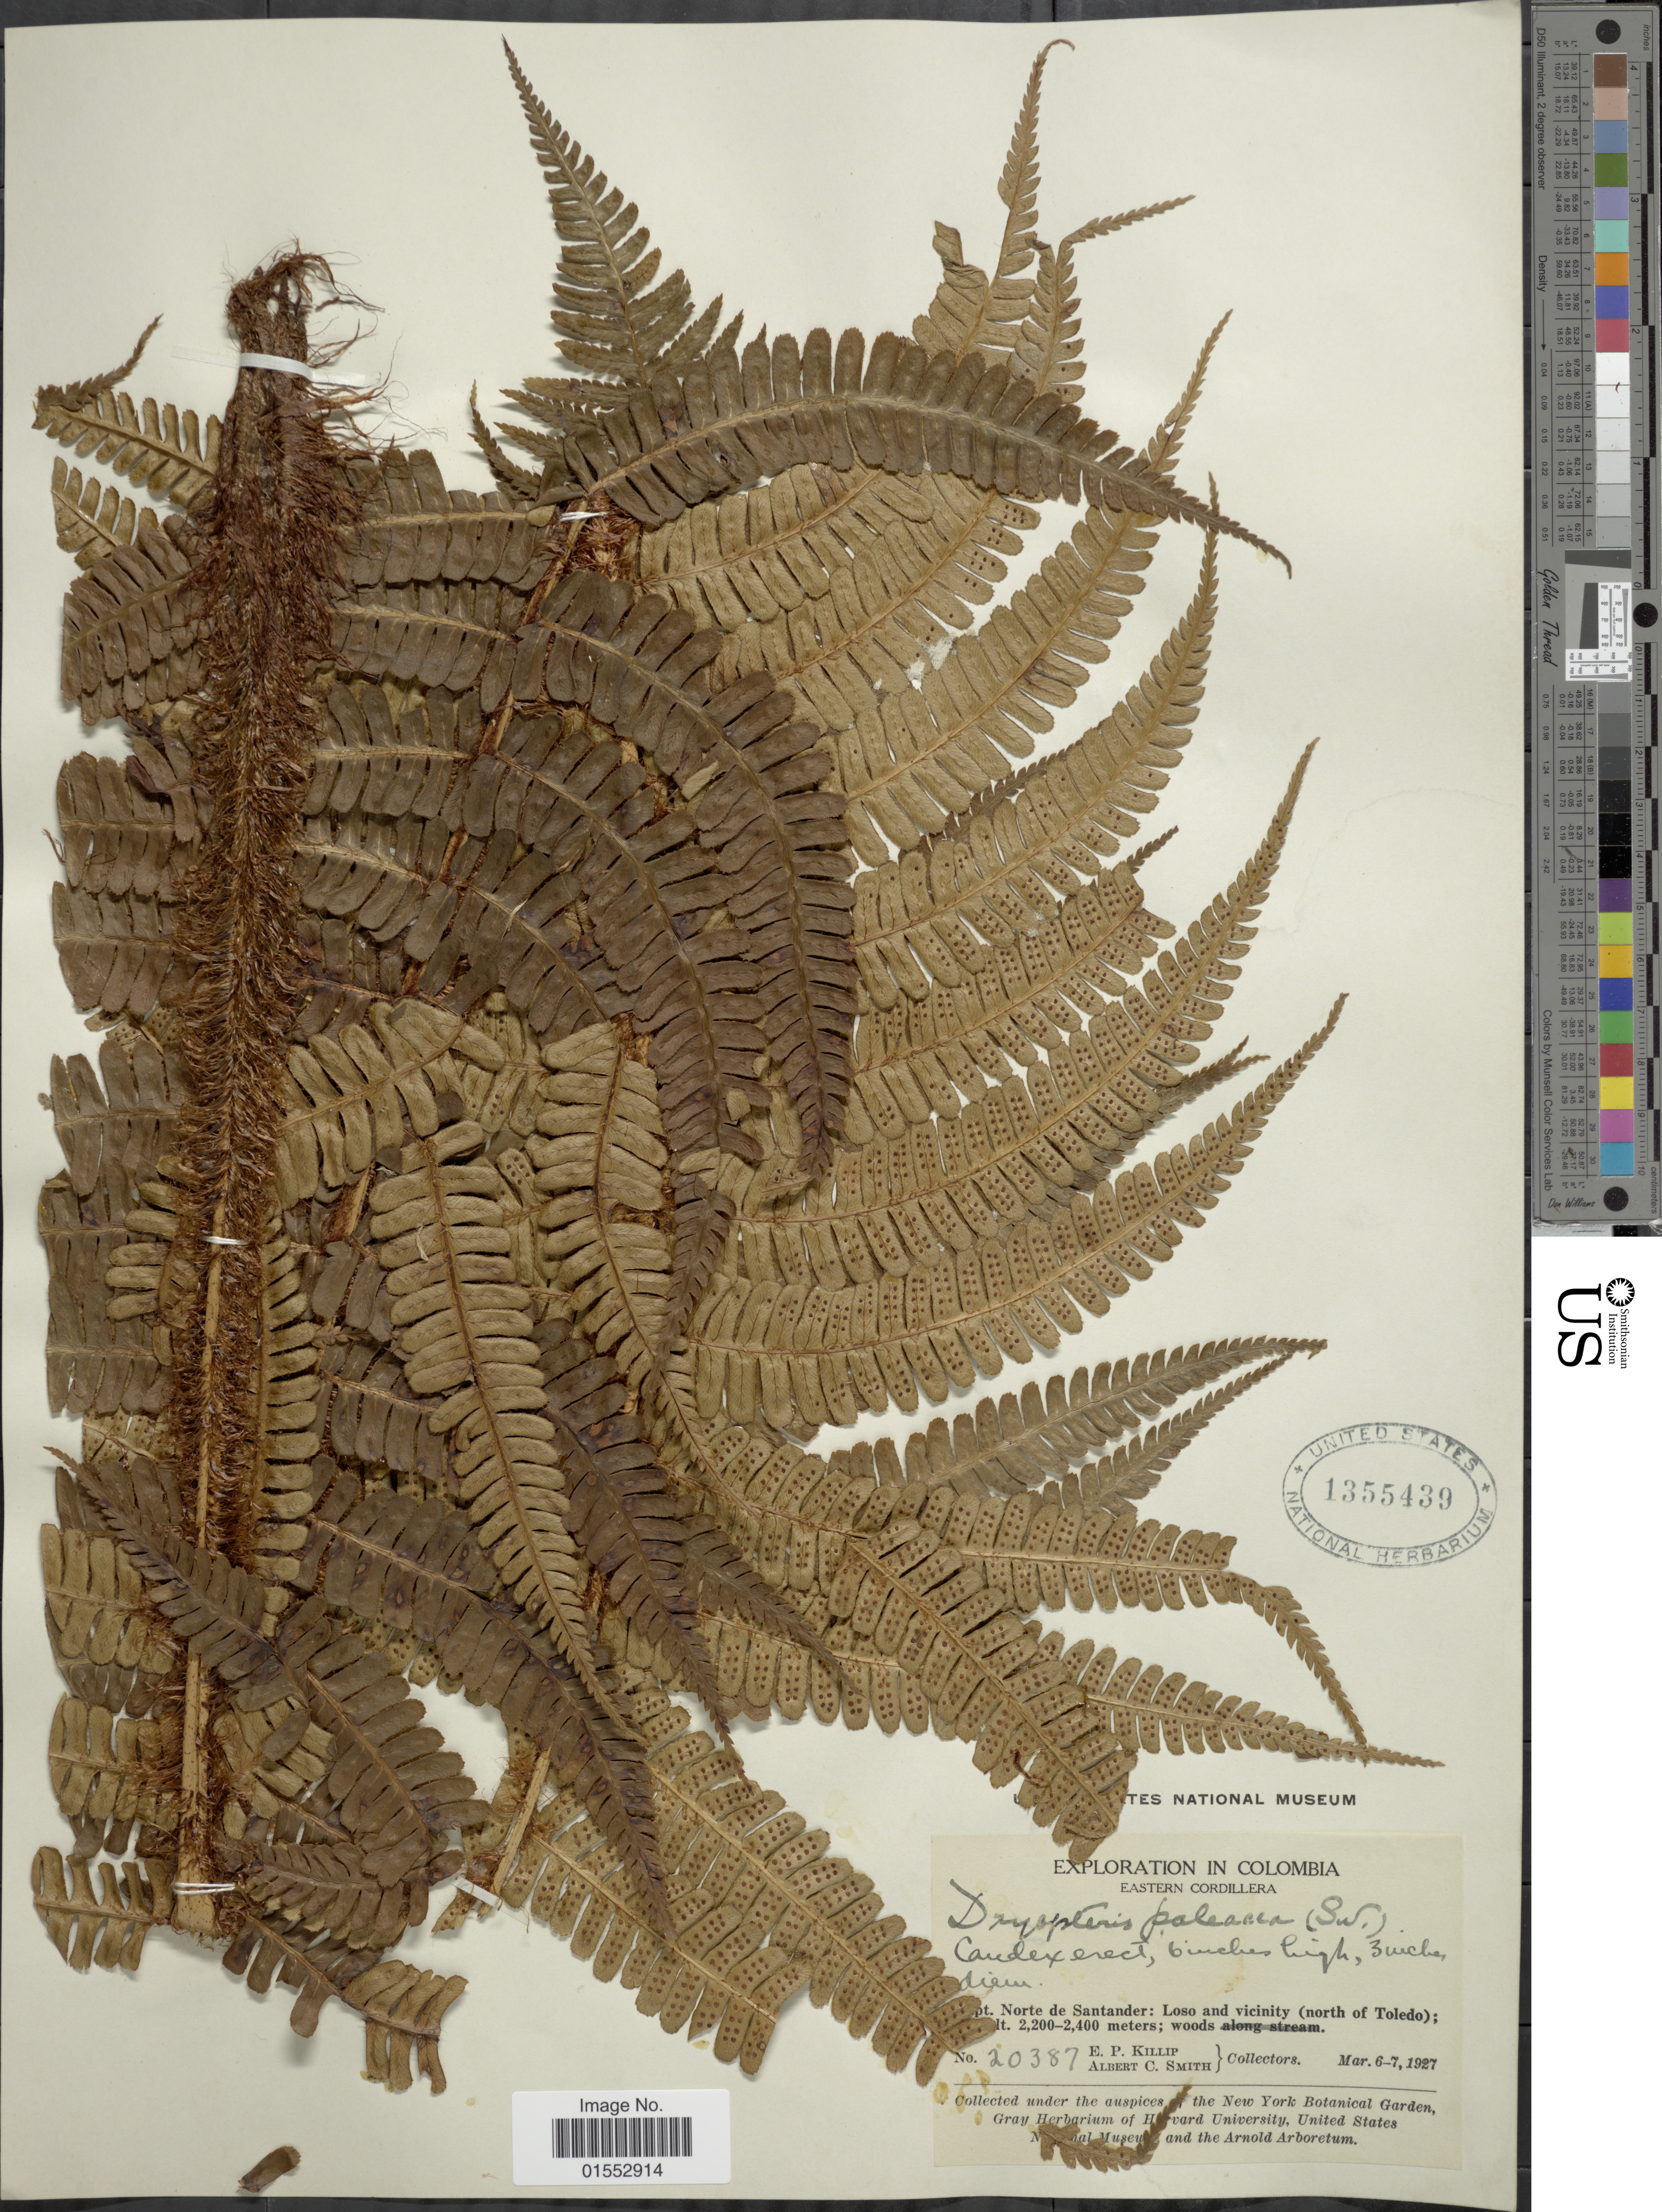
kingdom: Plantae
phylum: Tracheophyta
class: Polypodiopsida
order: Polypodiales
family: Dryopteridaceae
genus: Dryopteris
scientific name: Dryopteris wallichiana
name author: (Spreng.) Hyl.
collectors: E. P. Killip & A. C. Smith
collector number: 20387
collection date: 1927-03-06/1927-03-07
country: Colombia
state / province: Norte de Santander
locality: Eastern Cordillera. Dept. Norte de Santander: Loso and vicinity (north of Toledo)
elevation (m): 2200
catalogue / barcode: US 1355439